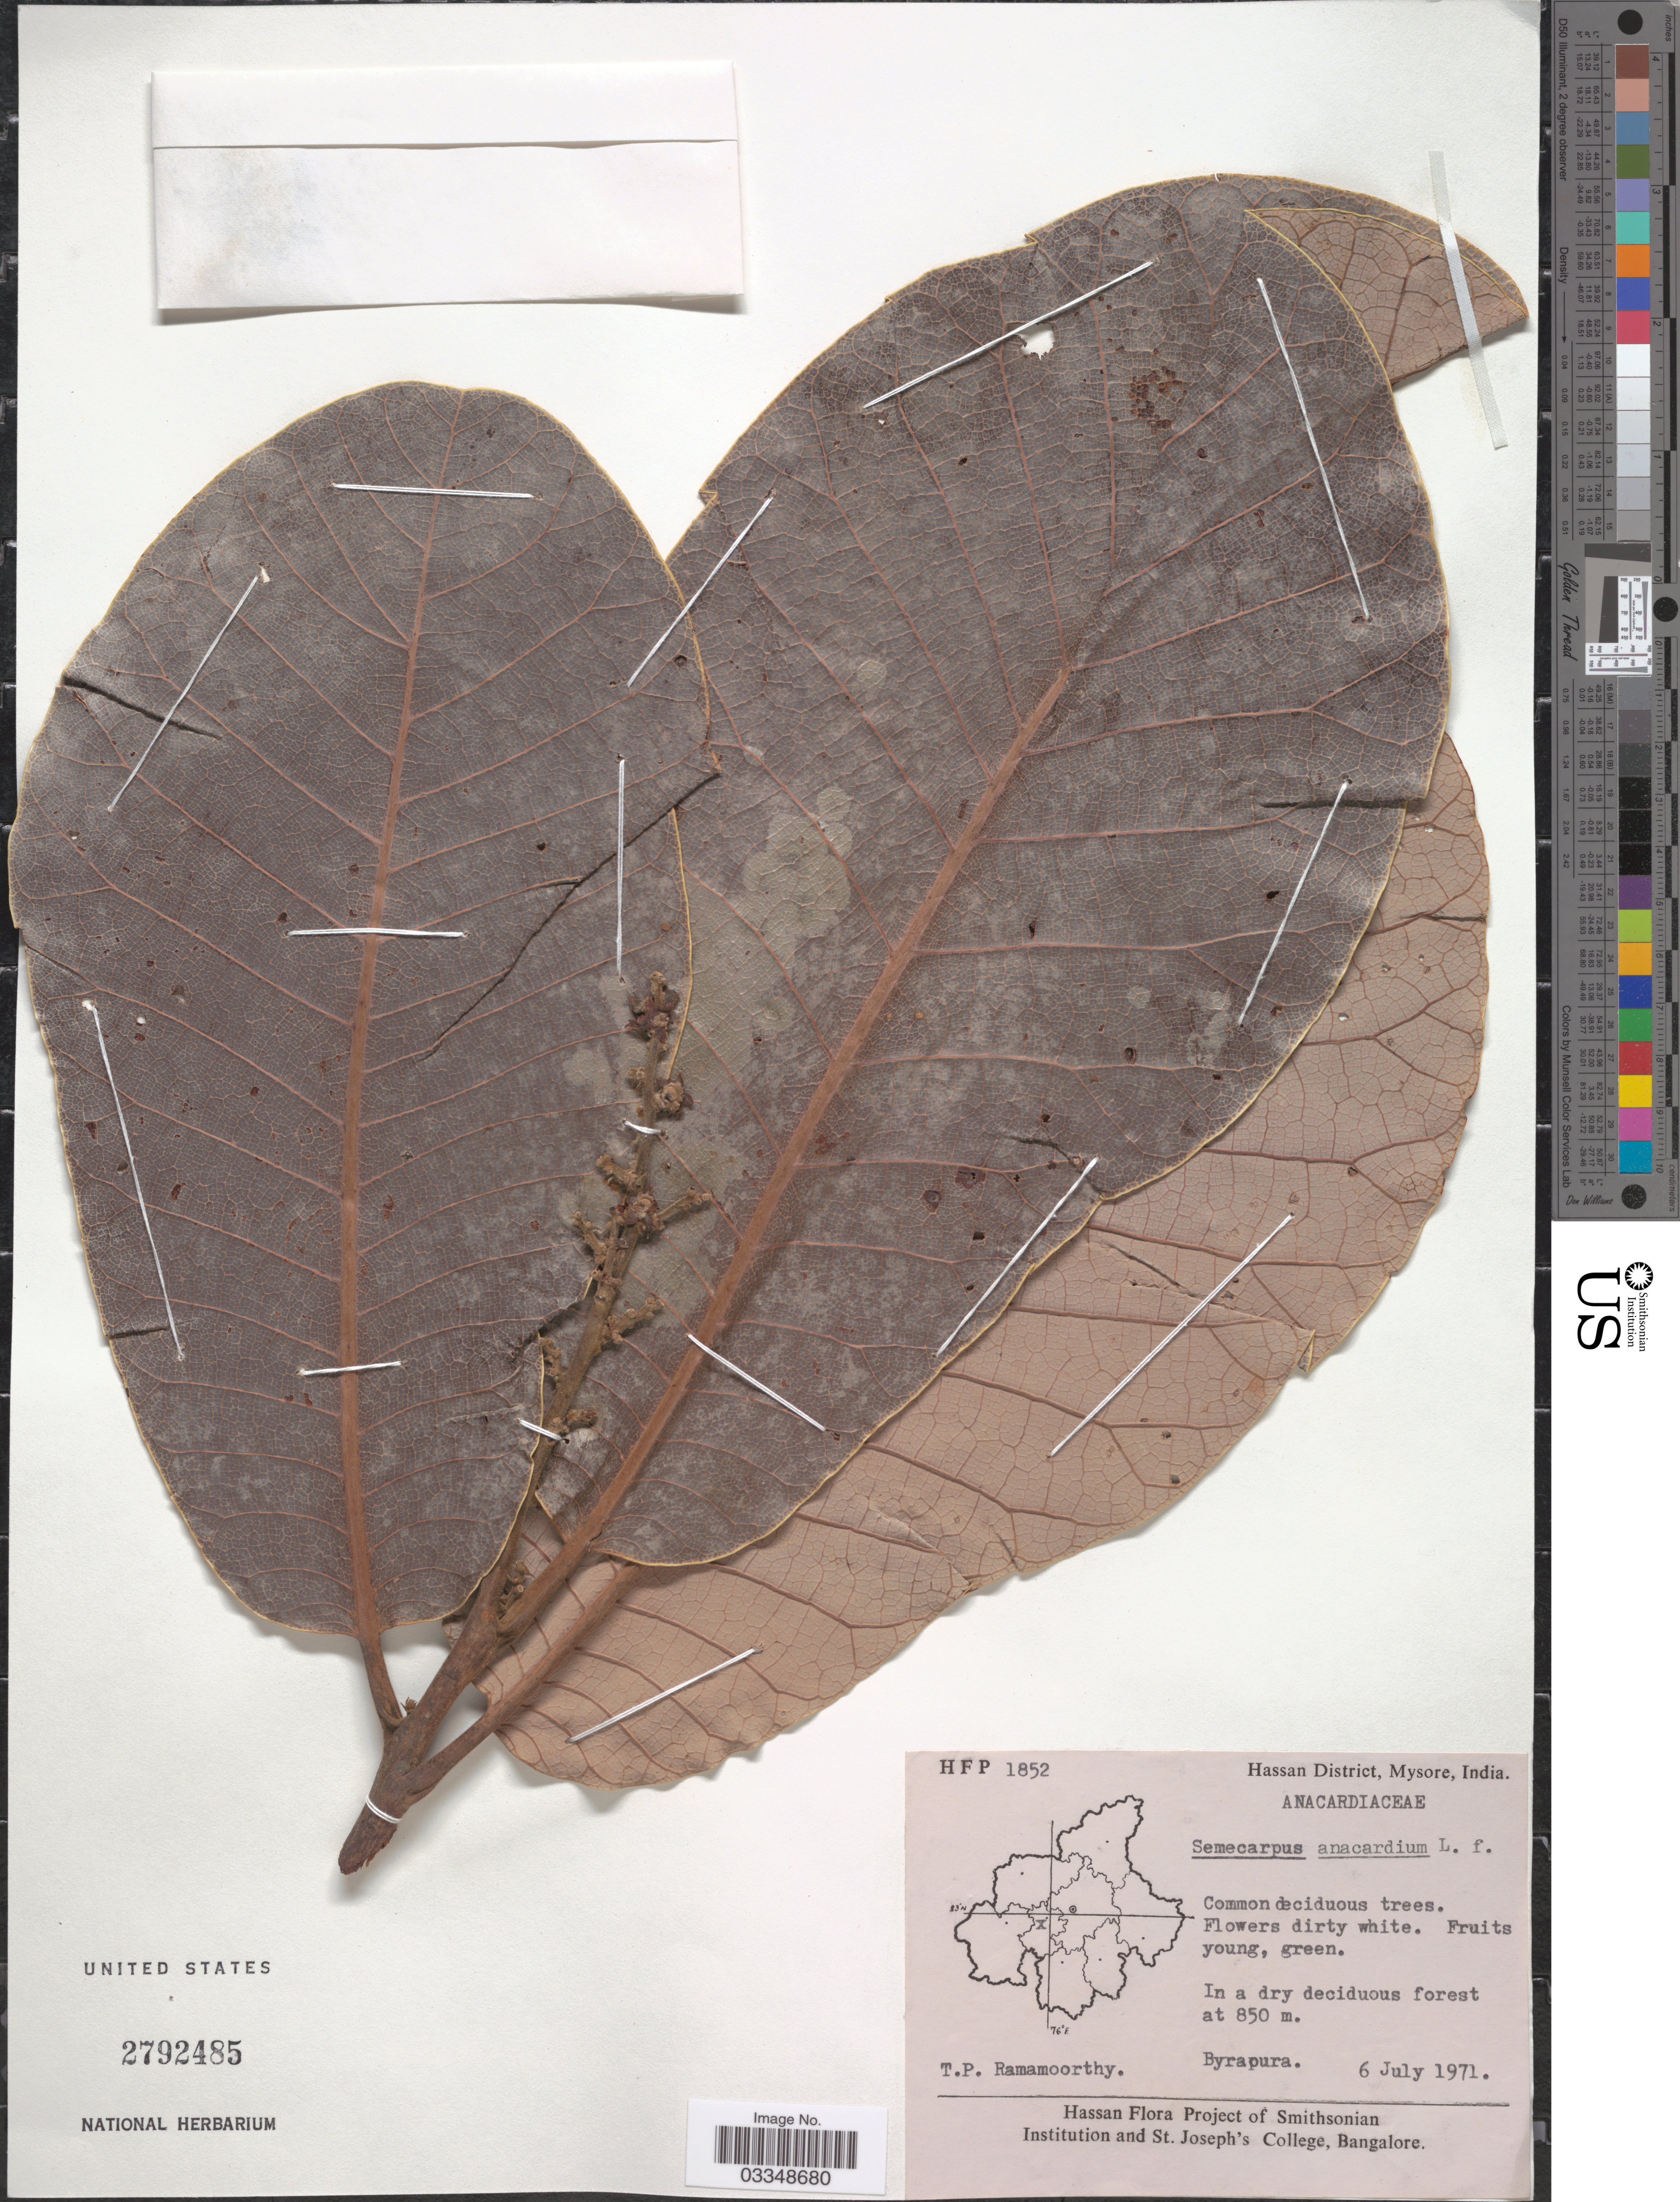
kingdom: Plantae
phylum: Tracheophyta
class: Magnoliopsida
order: Sapindales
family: Anacardiaceae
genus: Semecarpus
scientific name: Semecarpus anacardium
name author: L. f.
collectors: T. P. Ramamoorthy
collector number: HFP 1852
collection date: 1971-07-06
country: India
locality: Hassan District, Mysore. Byrapura.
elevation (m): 850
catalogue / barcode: US 2792485